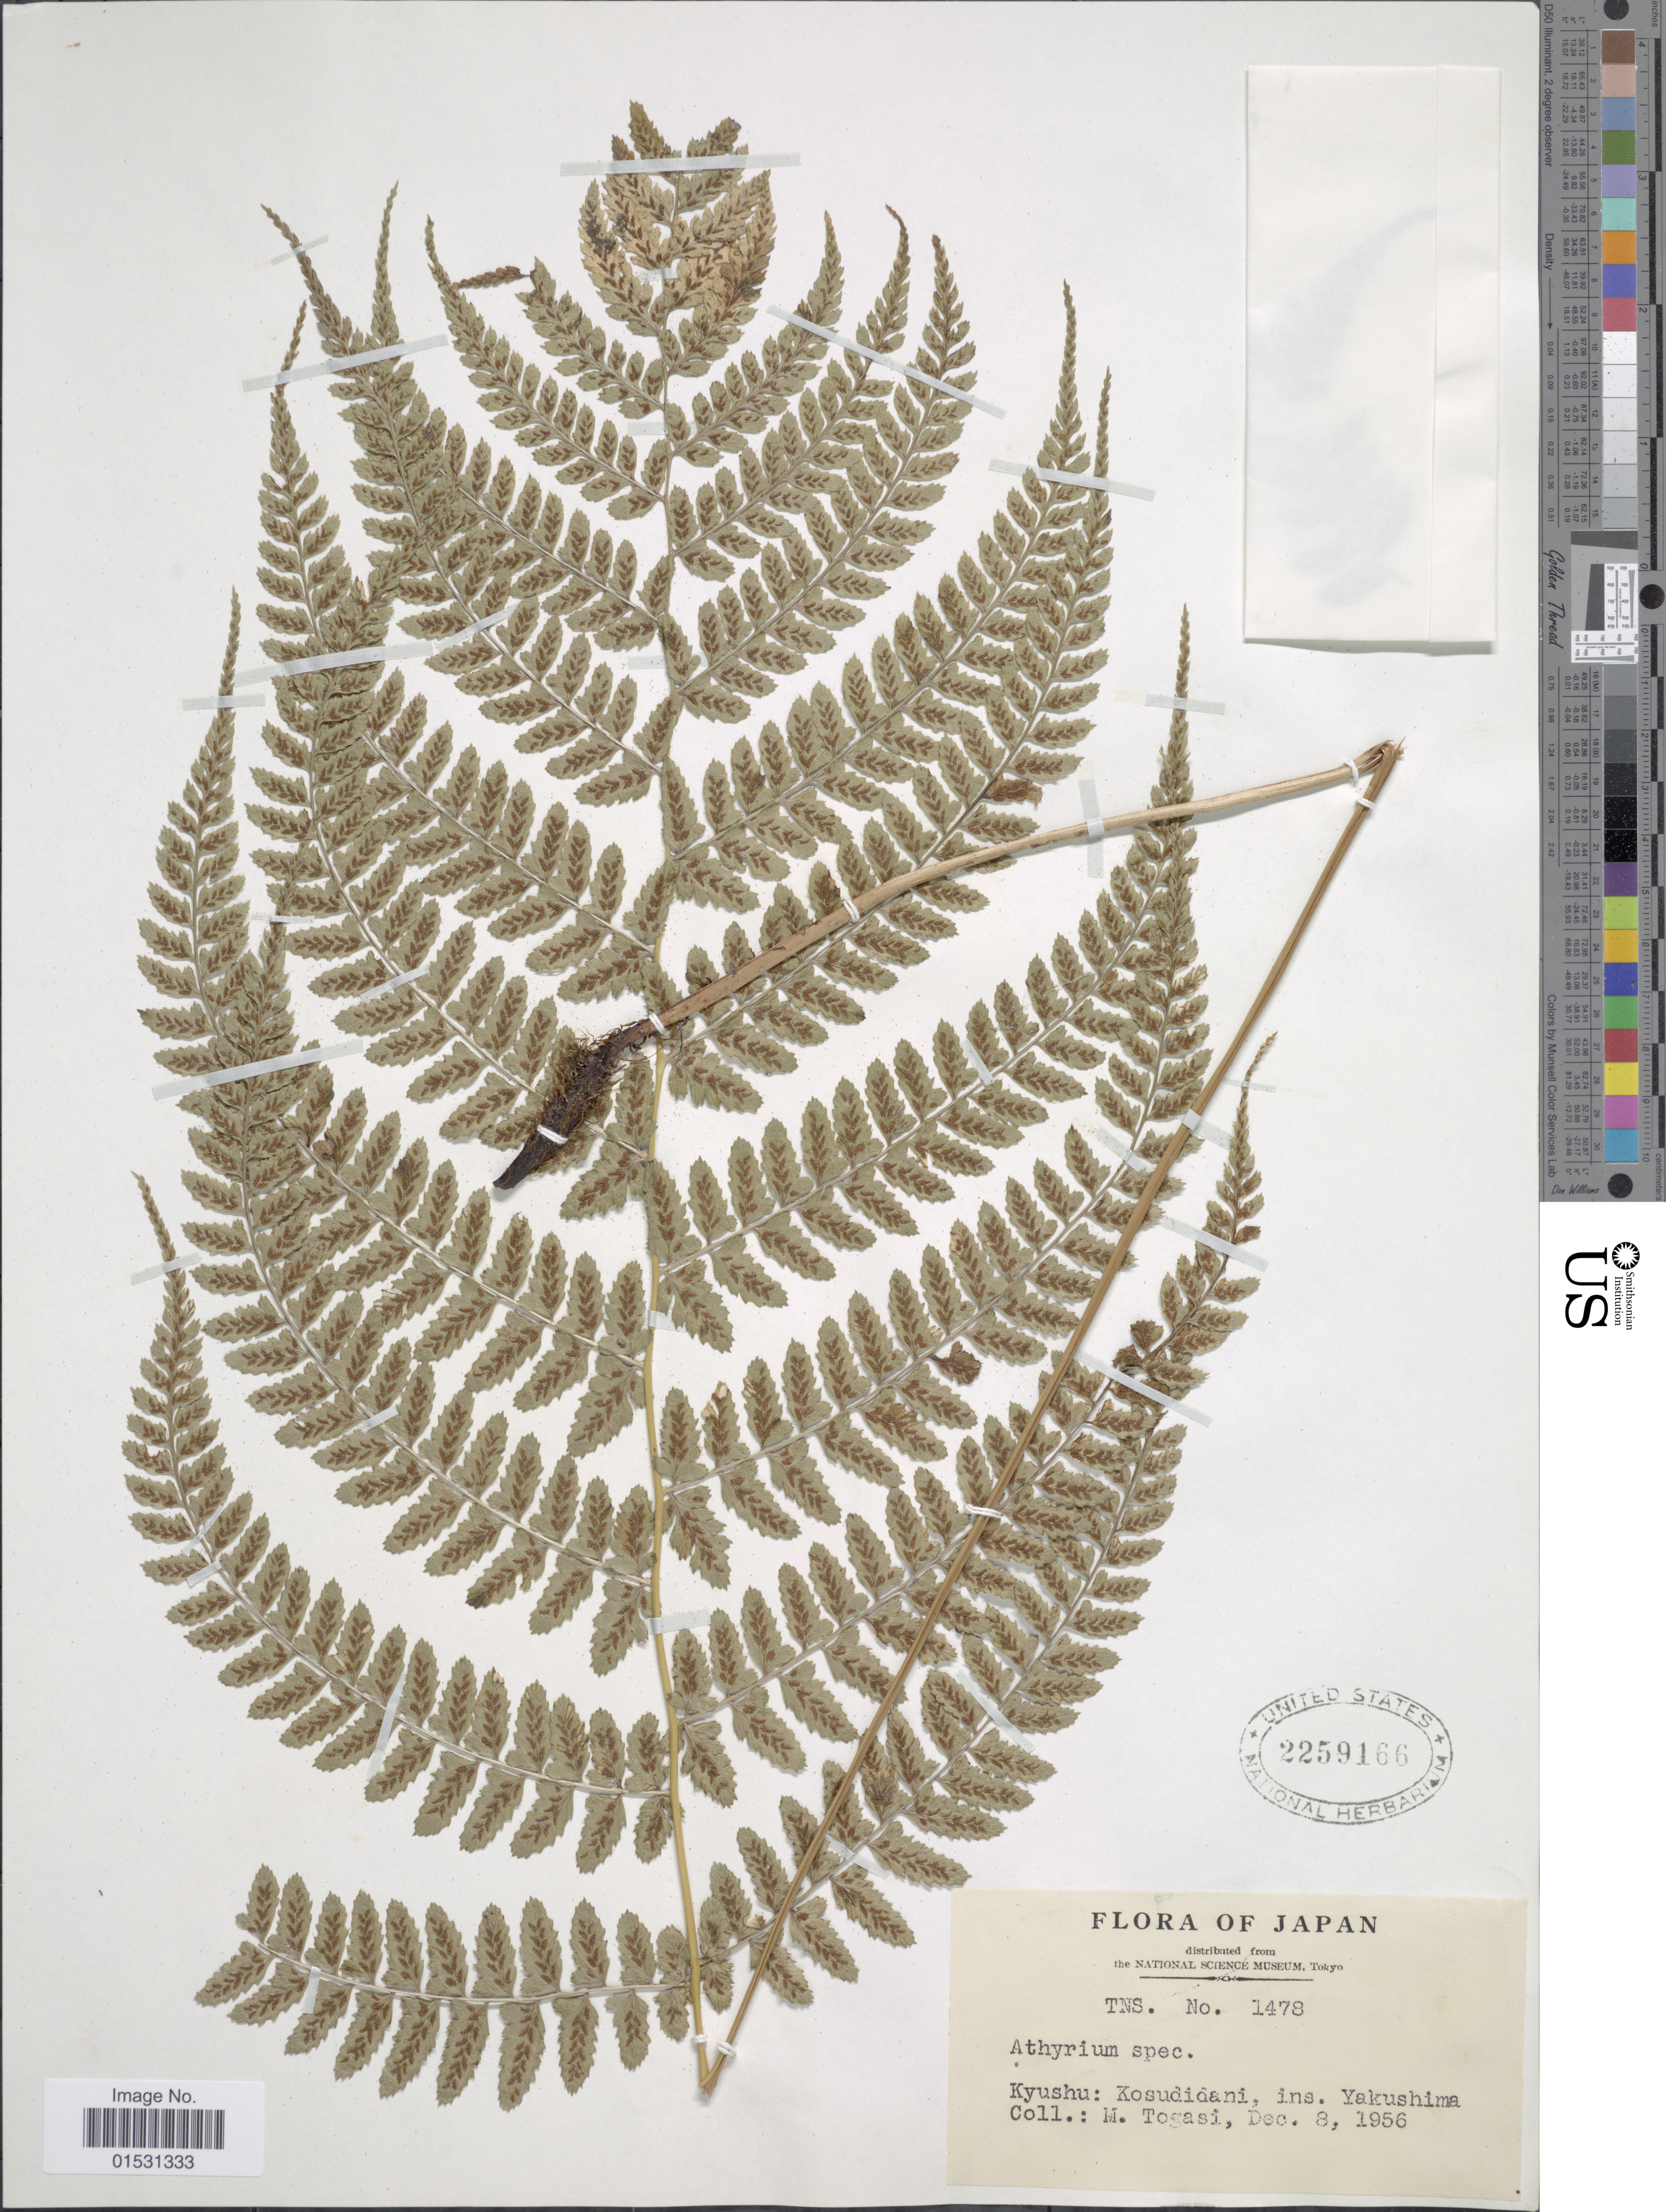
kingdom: Plantae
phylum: Tracheophyta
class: Polypodiopsida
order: Polypodiales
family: Athyriaceae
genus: Athyrium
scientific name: Athyrium sp.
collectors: M. Togasi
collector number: TNS1478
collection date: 1956-12-08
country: Japan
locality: Kyushu: Kosudidani, ins. Yakushima.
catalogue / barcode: US 2259166